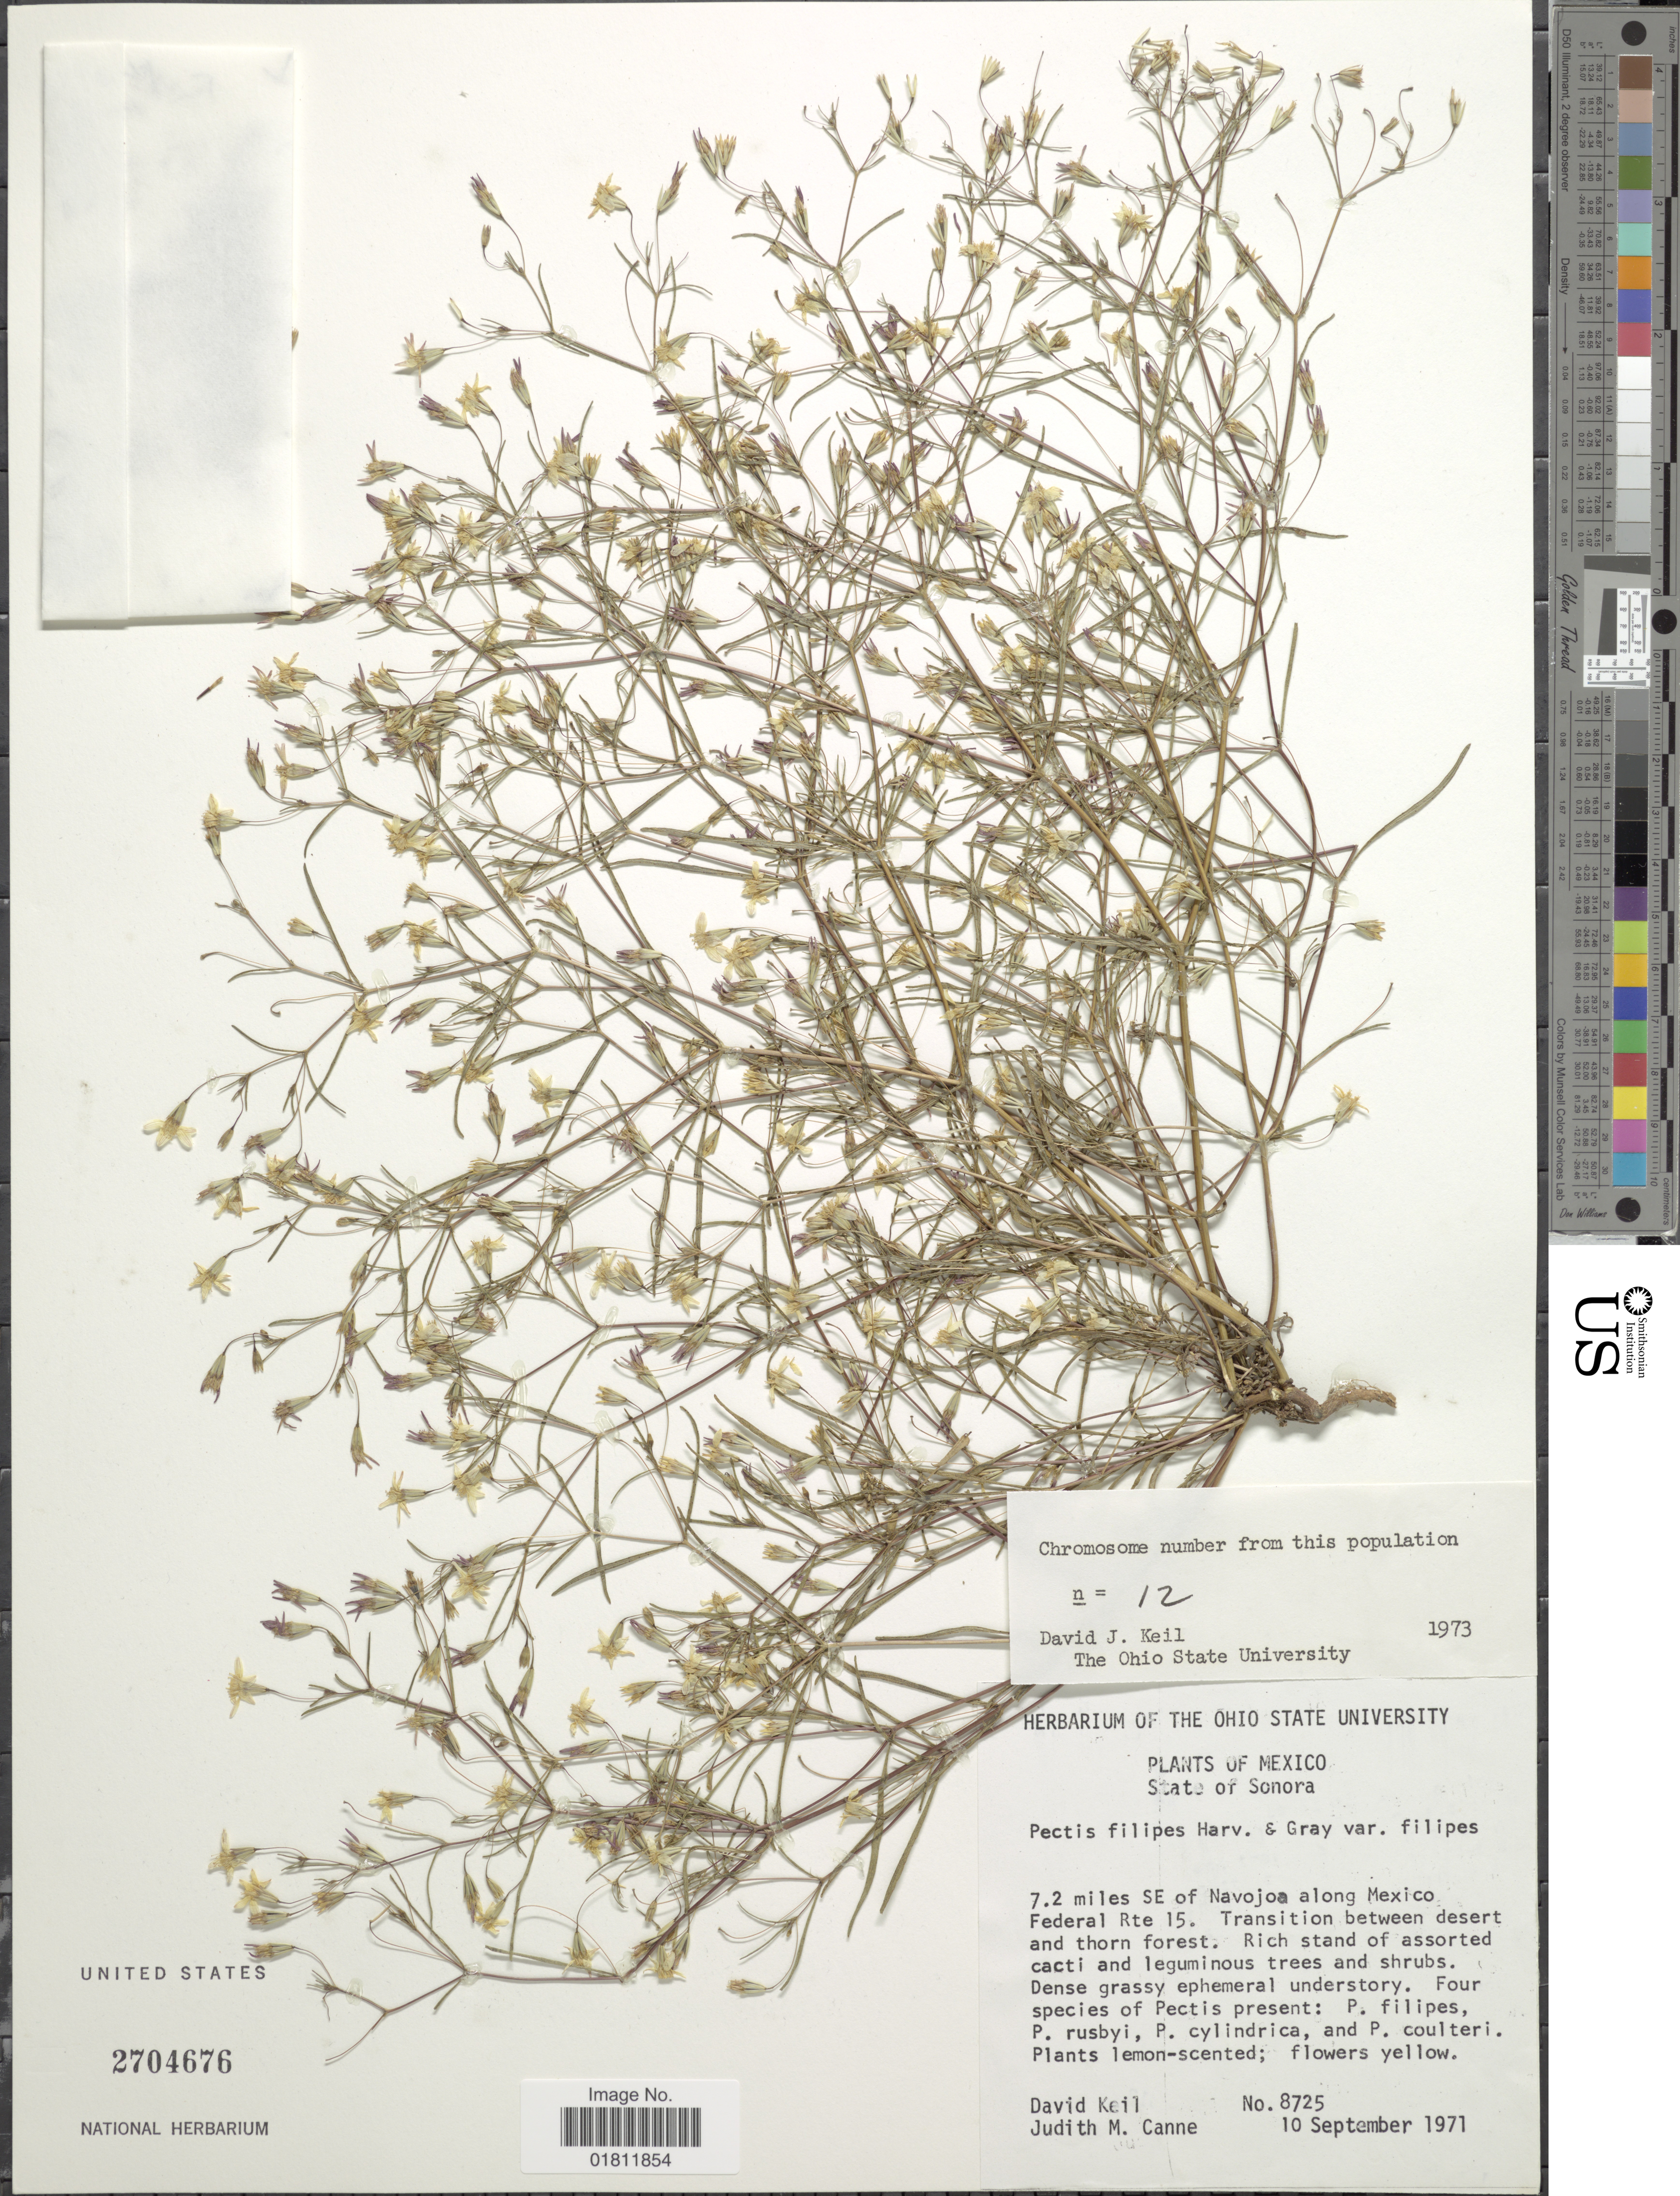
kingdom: Plantae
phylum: Tracheophyta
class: Magnoliopsida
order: Asterales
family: Asteraceae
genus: Pectis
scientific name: Pectis filipes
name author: Harv. & A. Gray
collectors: D. J. Keil & J. M. Canne-Hilliker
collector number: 8725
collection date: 1971-09-10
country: Mexico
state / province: Sonora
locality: State of Sonora. 7.2 miles SE of Navojoa along Mexico Federal Rte 15. Transition between desert and thorn forest.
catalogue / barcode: US 2704676